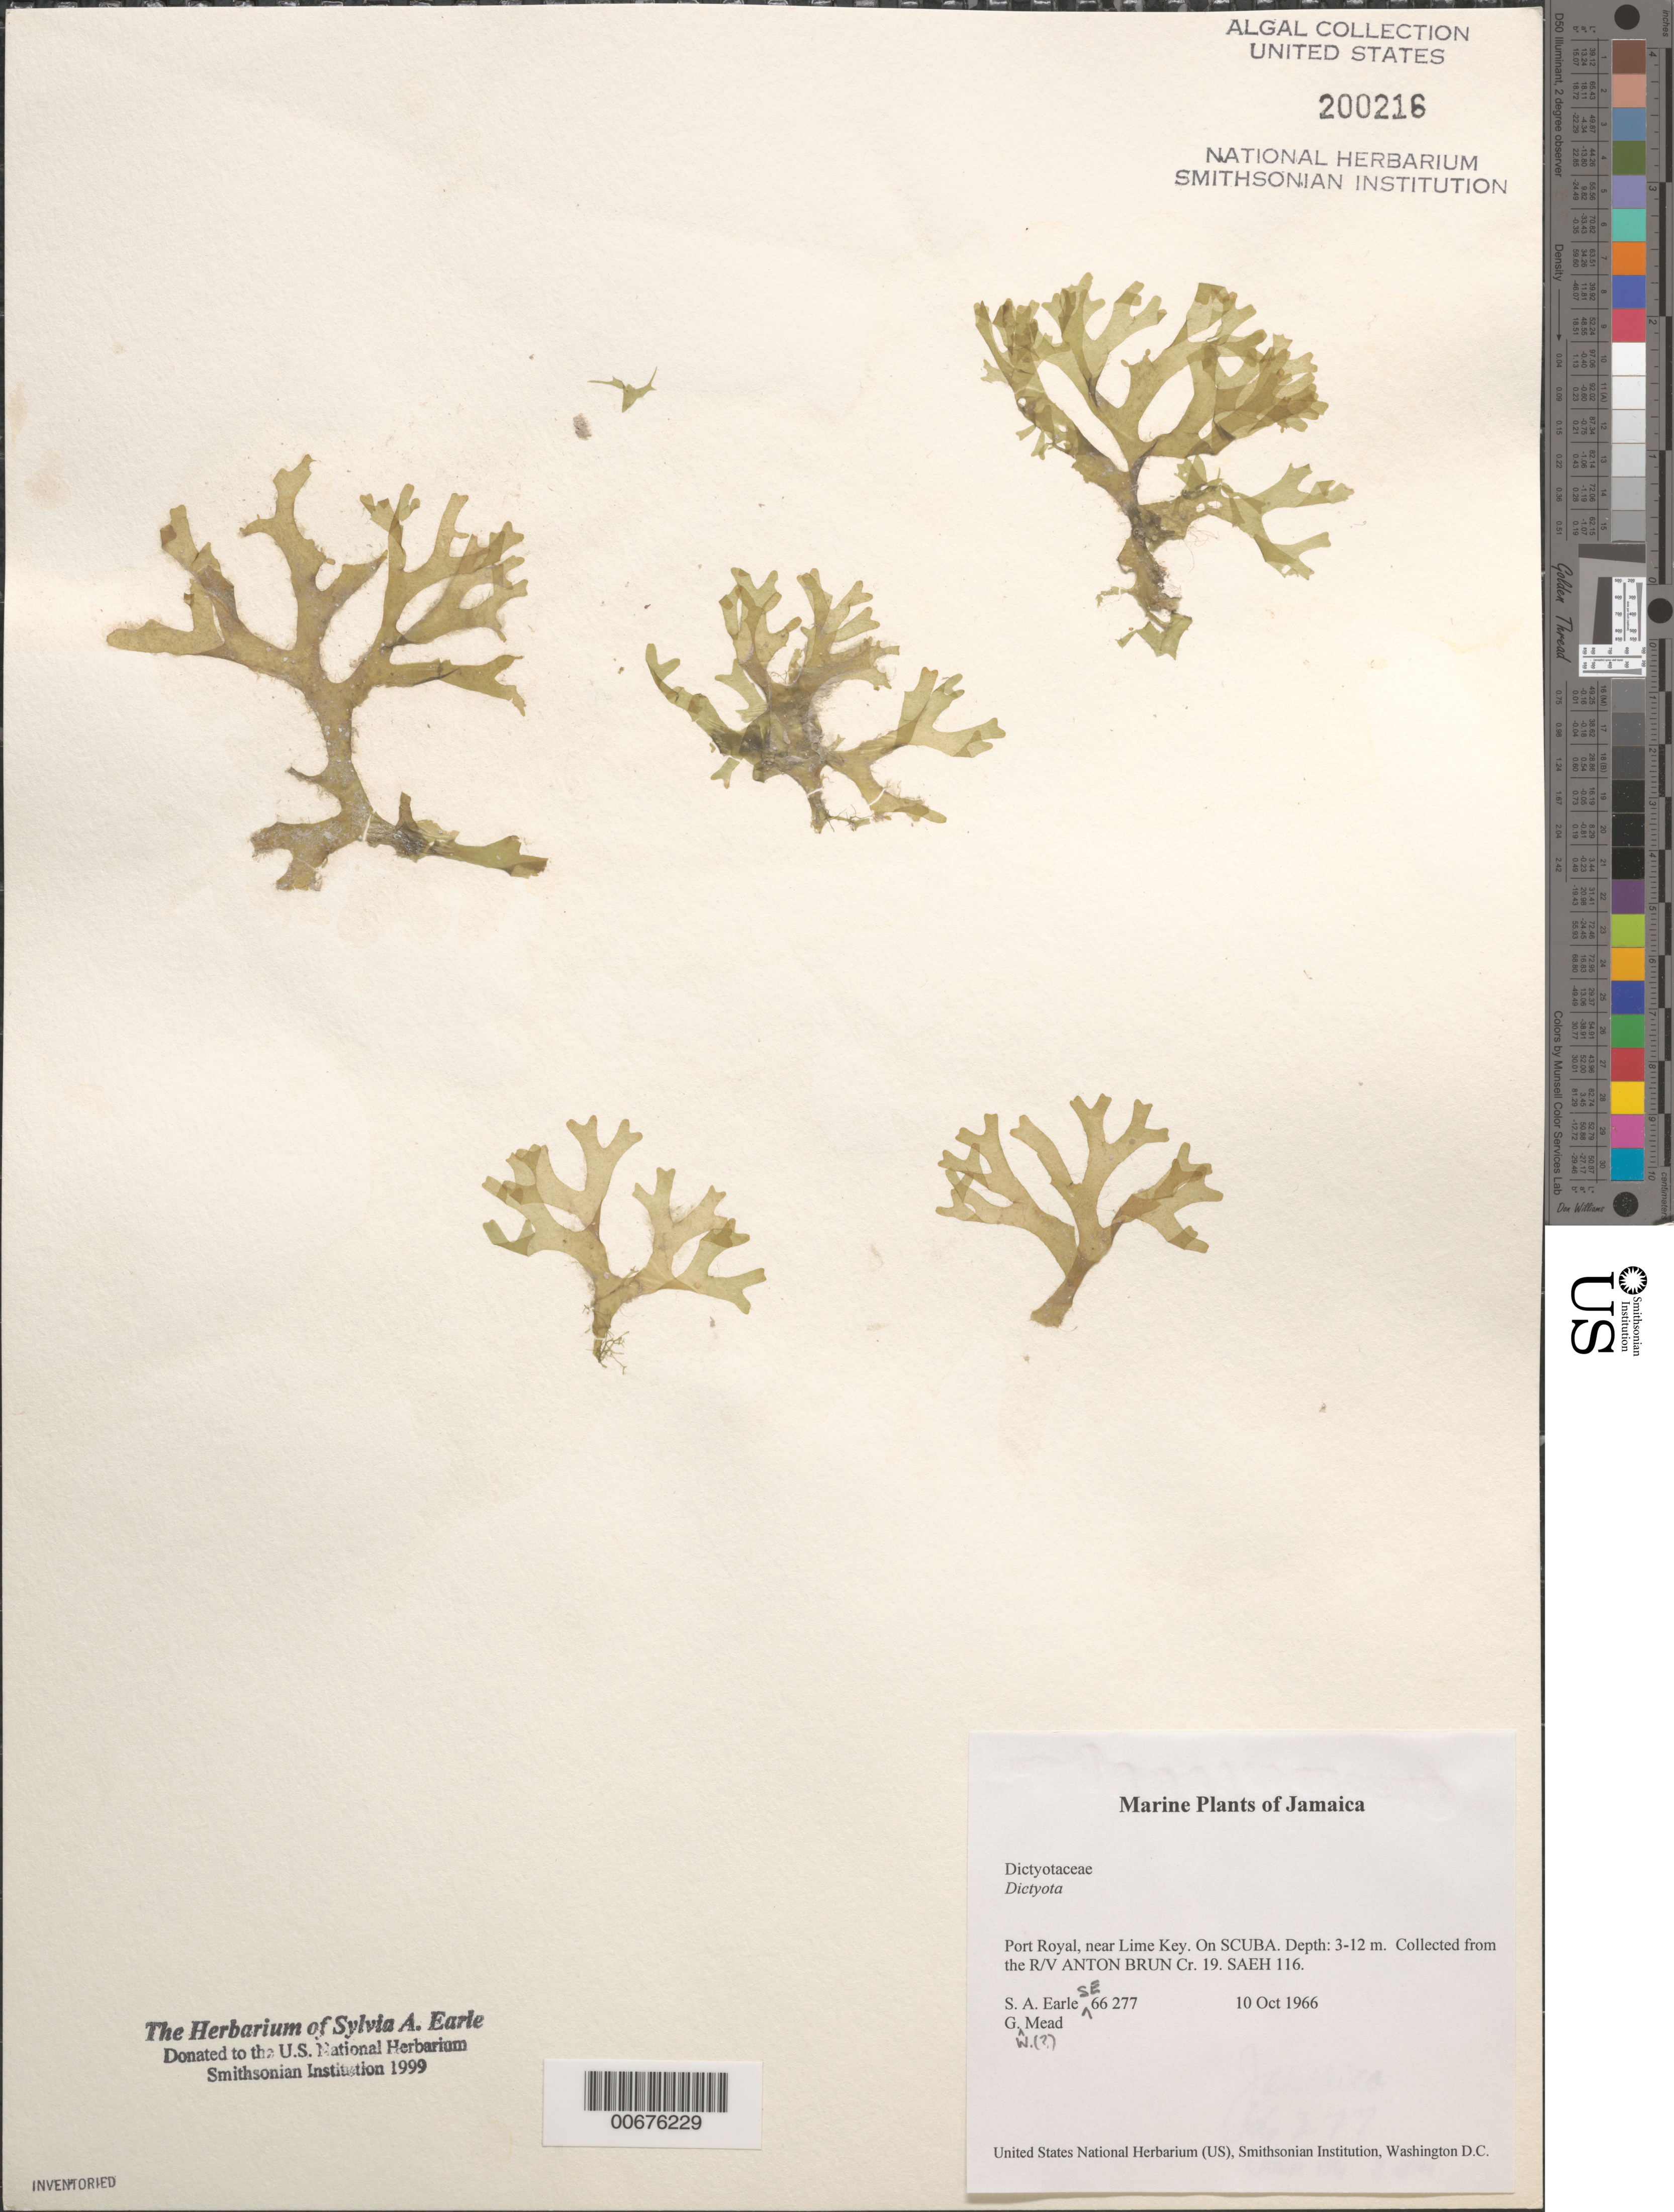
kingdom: Chromista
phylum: Ochrophyta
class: Phaeophyceae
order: Dictyotales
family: Dictyotaceae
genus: Dictyota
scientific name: Dictyota sp.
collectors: S. A. Earle & G. W. Mead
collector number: SE 66277 & SAEH 116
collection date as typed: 10 Oct 1966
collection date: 1966-10-10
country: Jamaica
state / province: Kingston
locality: Port Royal, near Lime Key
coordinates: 17 55.1'N, 76 49.2'W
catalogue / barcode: US 200216